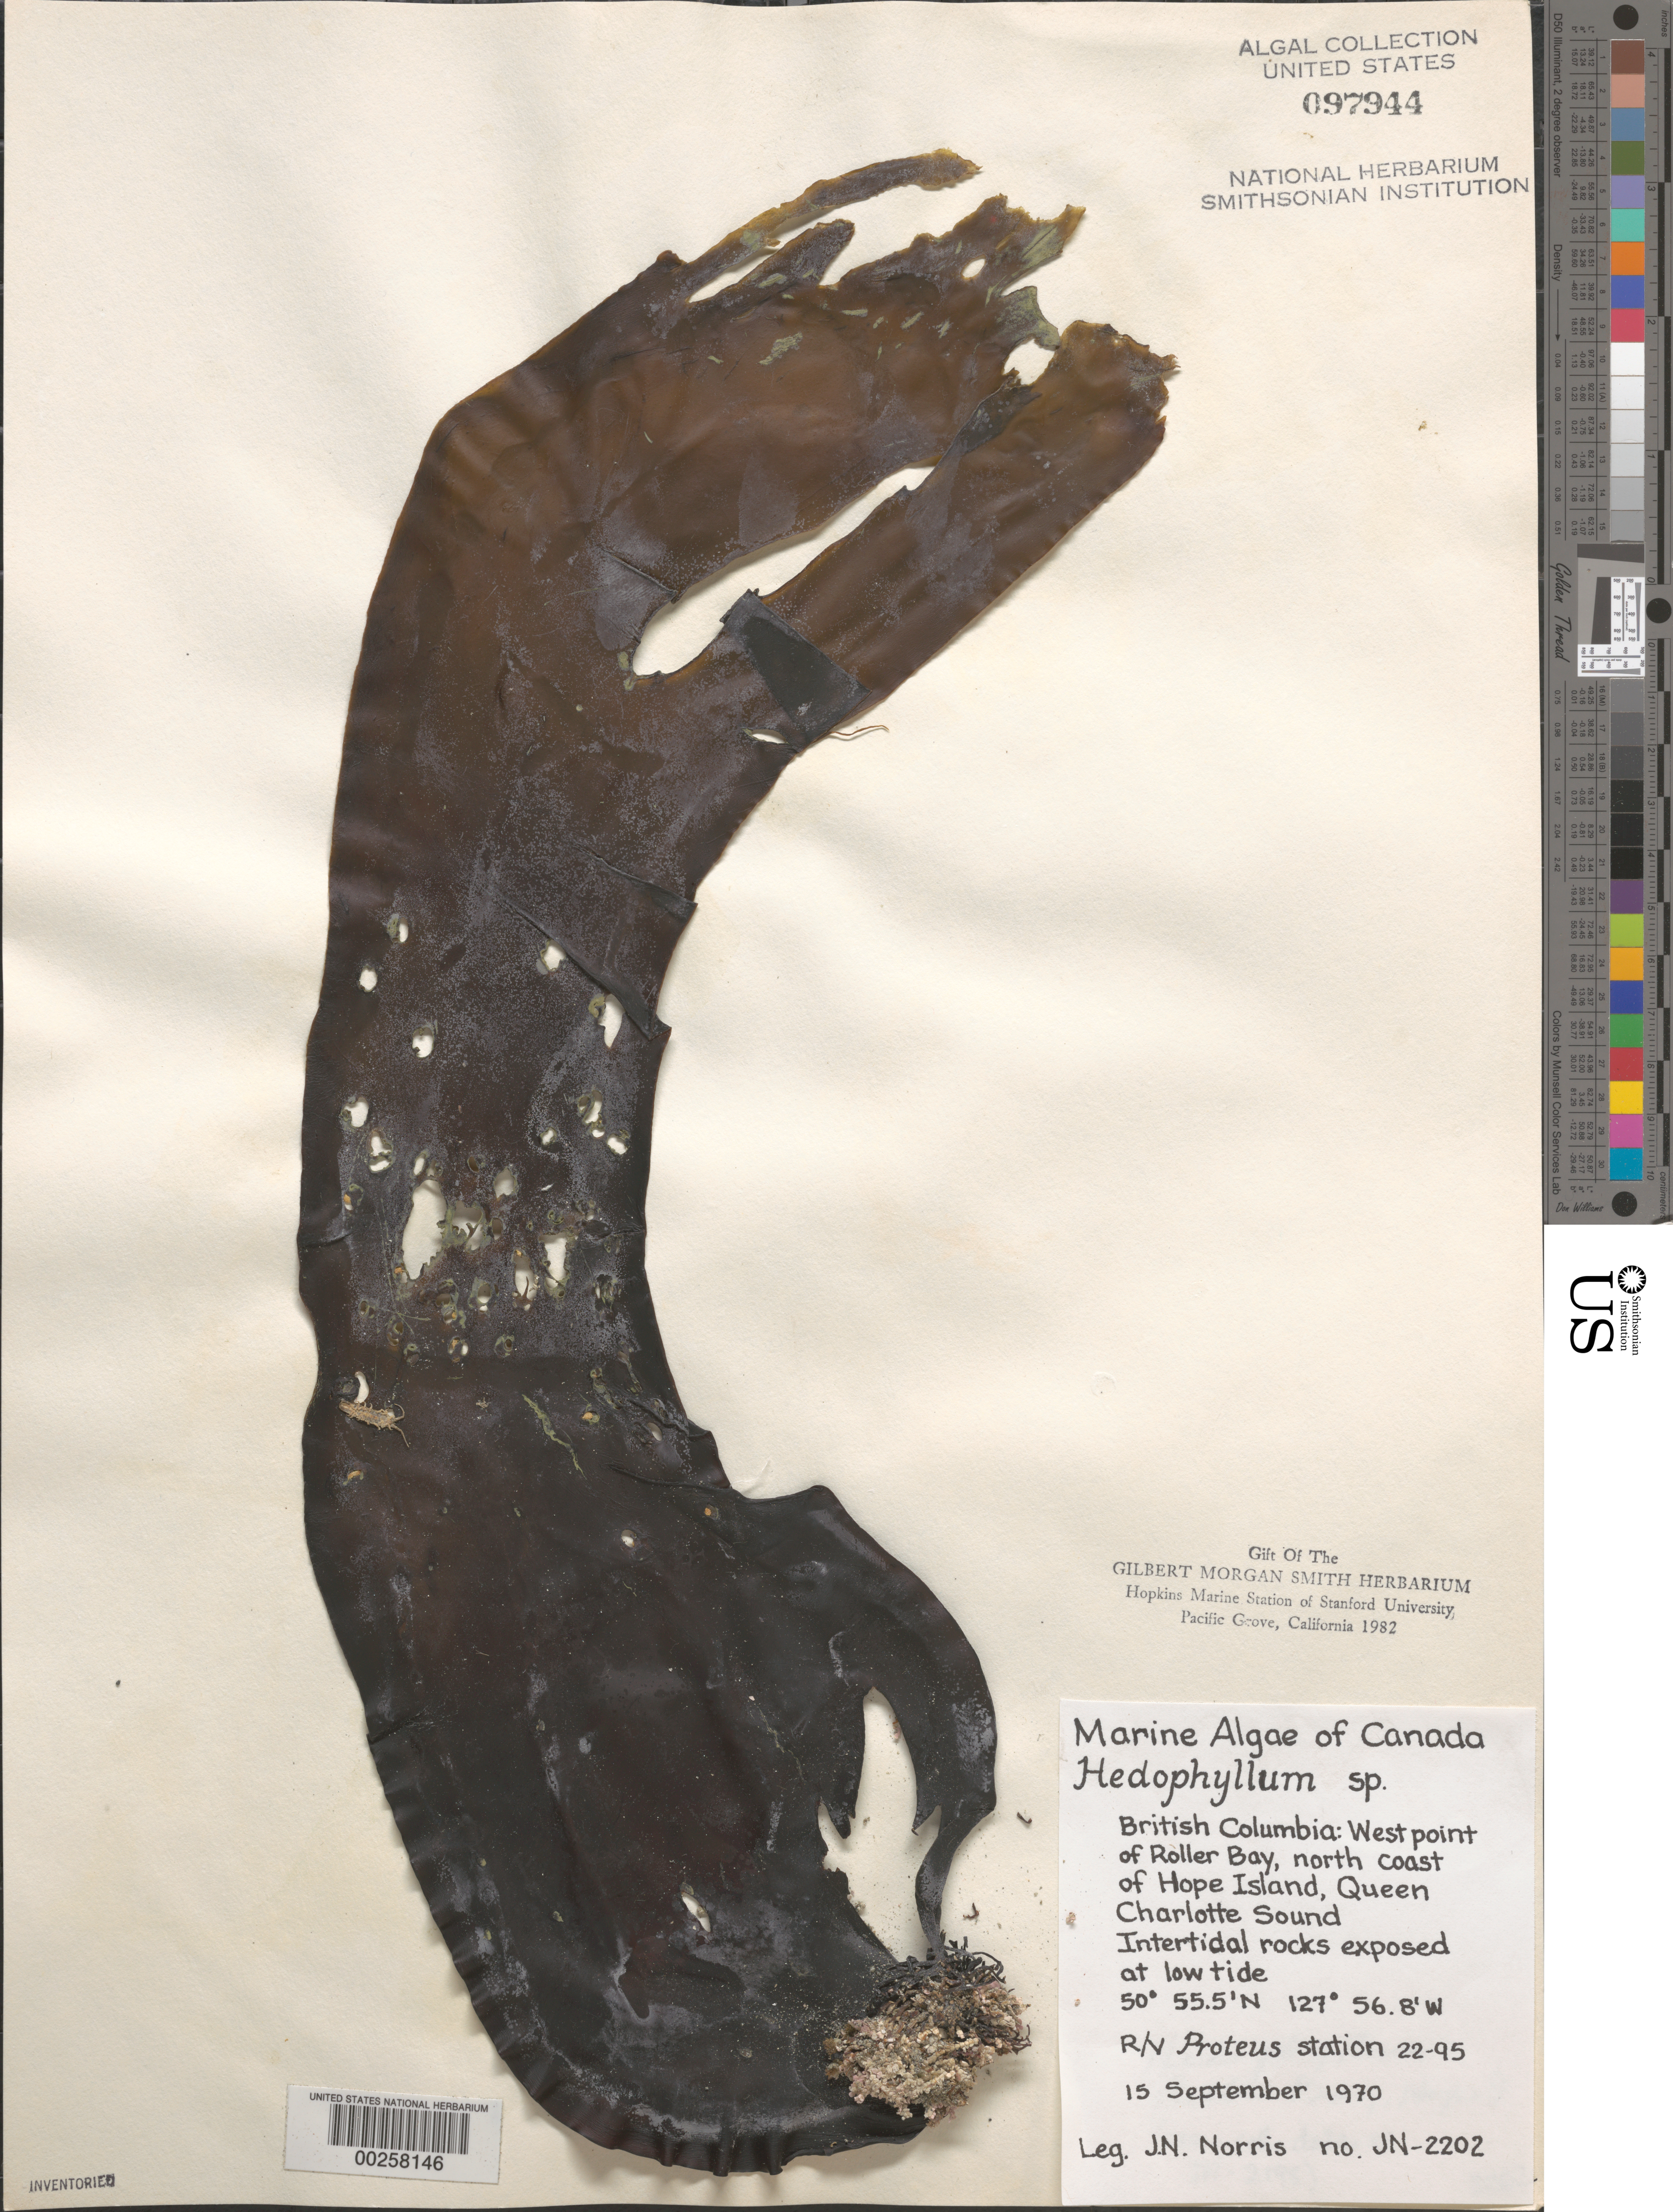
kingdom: Chromista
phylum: Ochrophyta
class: Phaeophyceae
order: Laminariales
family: Laminariaceae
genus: Hedophyllum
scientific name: Hedophyllum sp.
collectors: J. N. Norris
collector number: JN-2202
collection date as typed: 15 Sep 1970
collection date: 1970-09-15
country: Canada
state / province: British Columbia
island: Hope Island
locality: Roller Bay, Queen Charlotte Sound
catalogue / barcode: US 97944